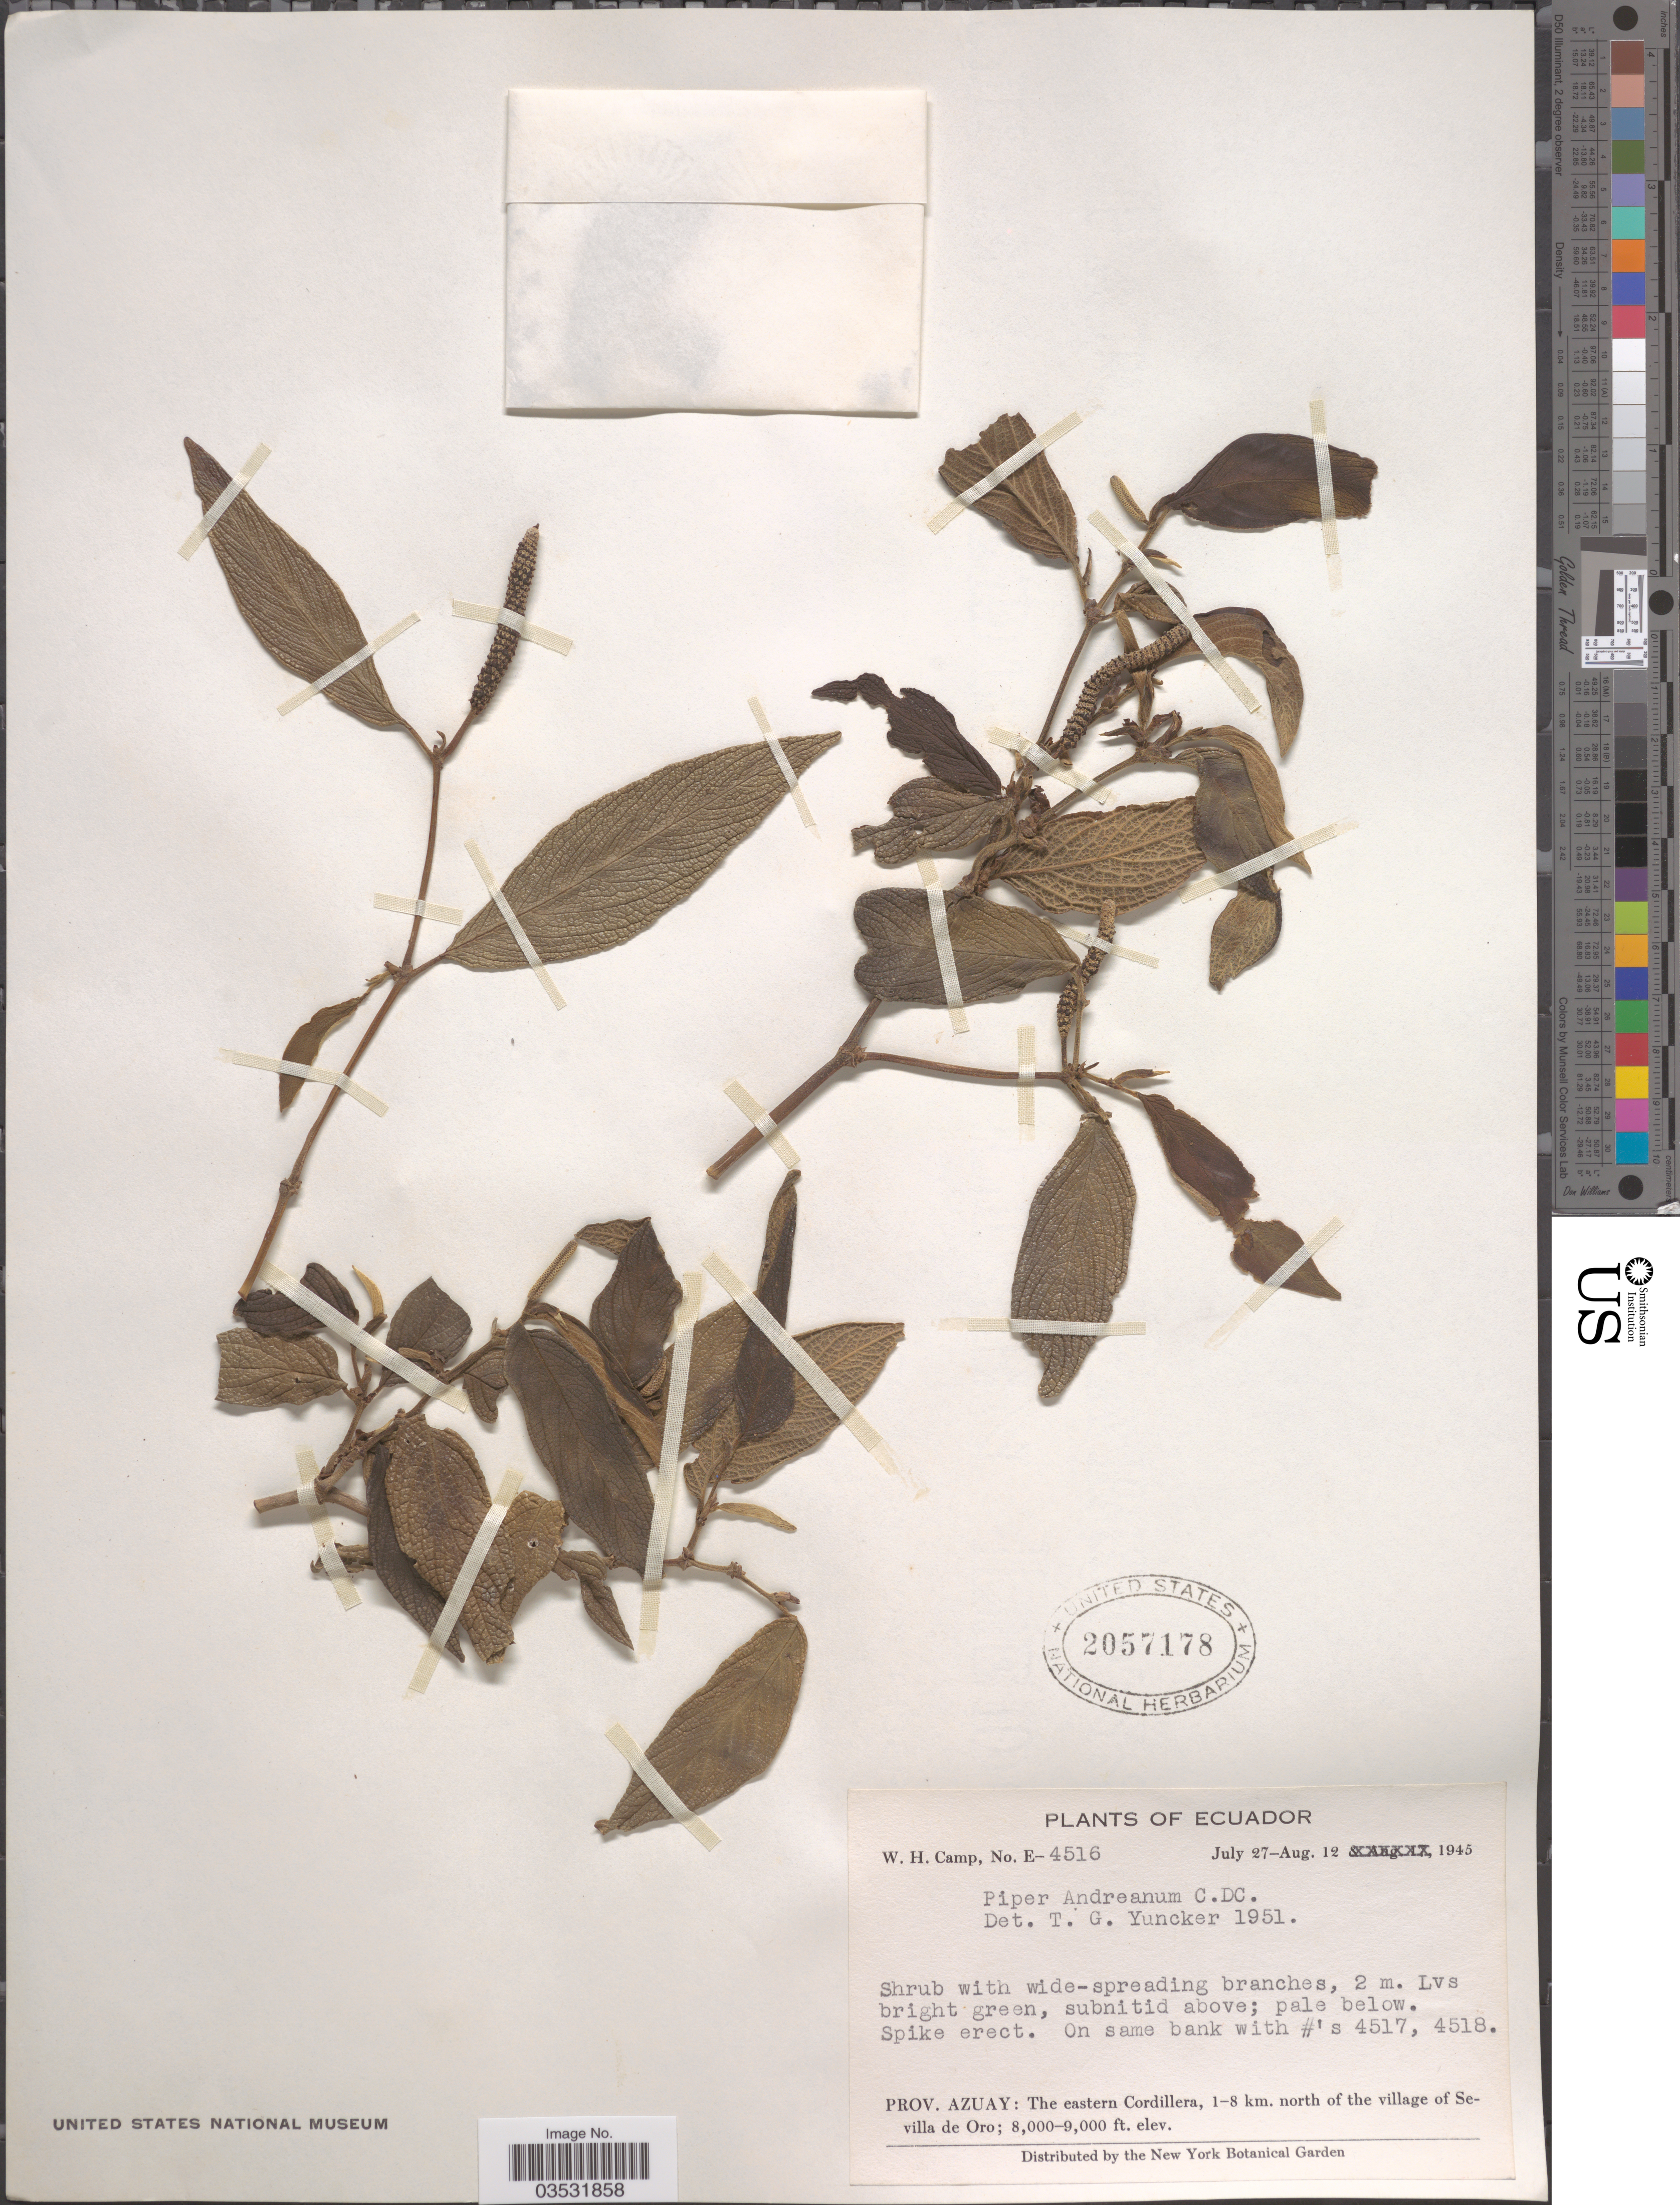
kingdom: Plantae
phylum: Tracheophyta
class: Magnoliopsida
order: Piperales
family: Piperaceae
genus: Piper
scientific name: Piper andreanum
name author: C. DC.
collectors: W. H. Camp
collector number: E-4516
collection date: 1945-07-27/1945-08-12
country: Ecuador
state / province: Azuay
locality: The eastern Cordillera, 1-8 km. north of the village of Sevilla de Oro.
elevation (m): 2438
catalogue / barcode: US 2057178